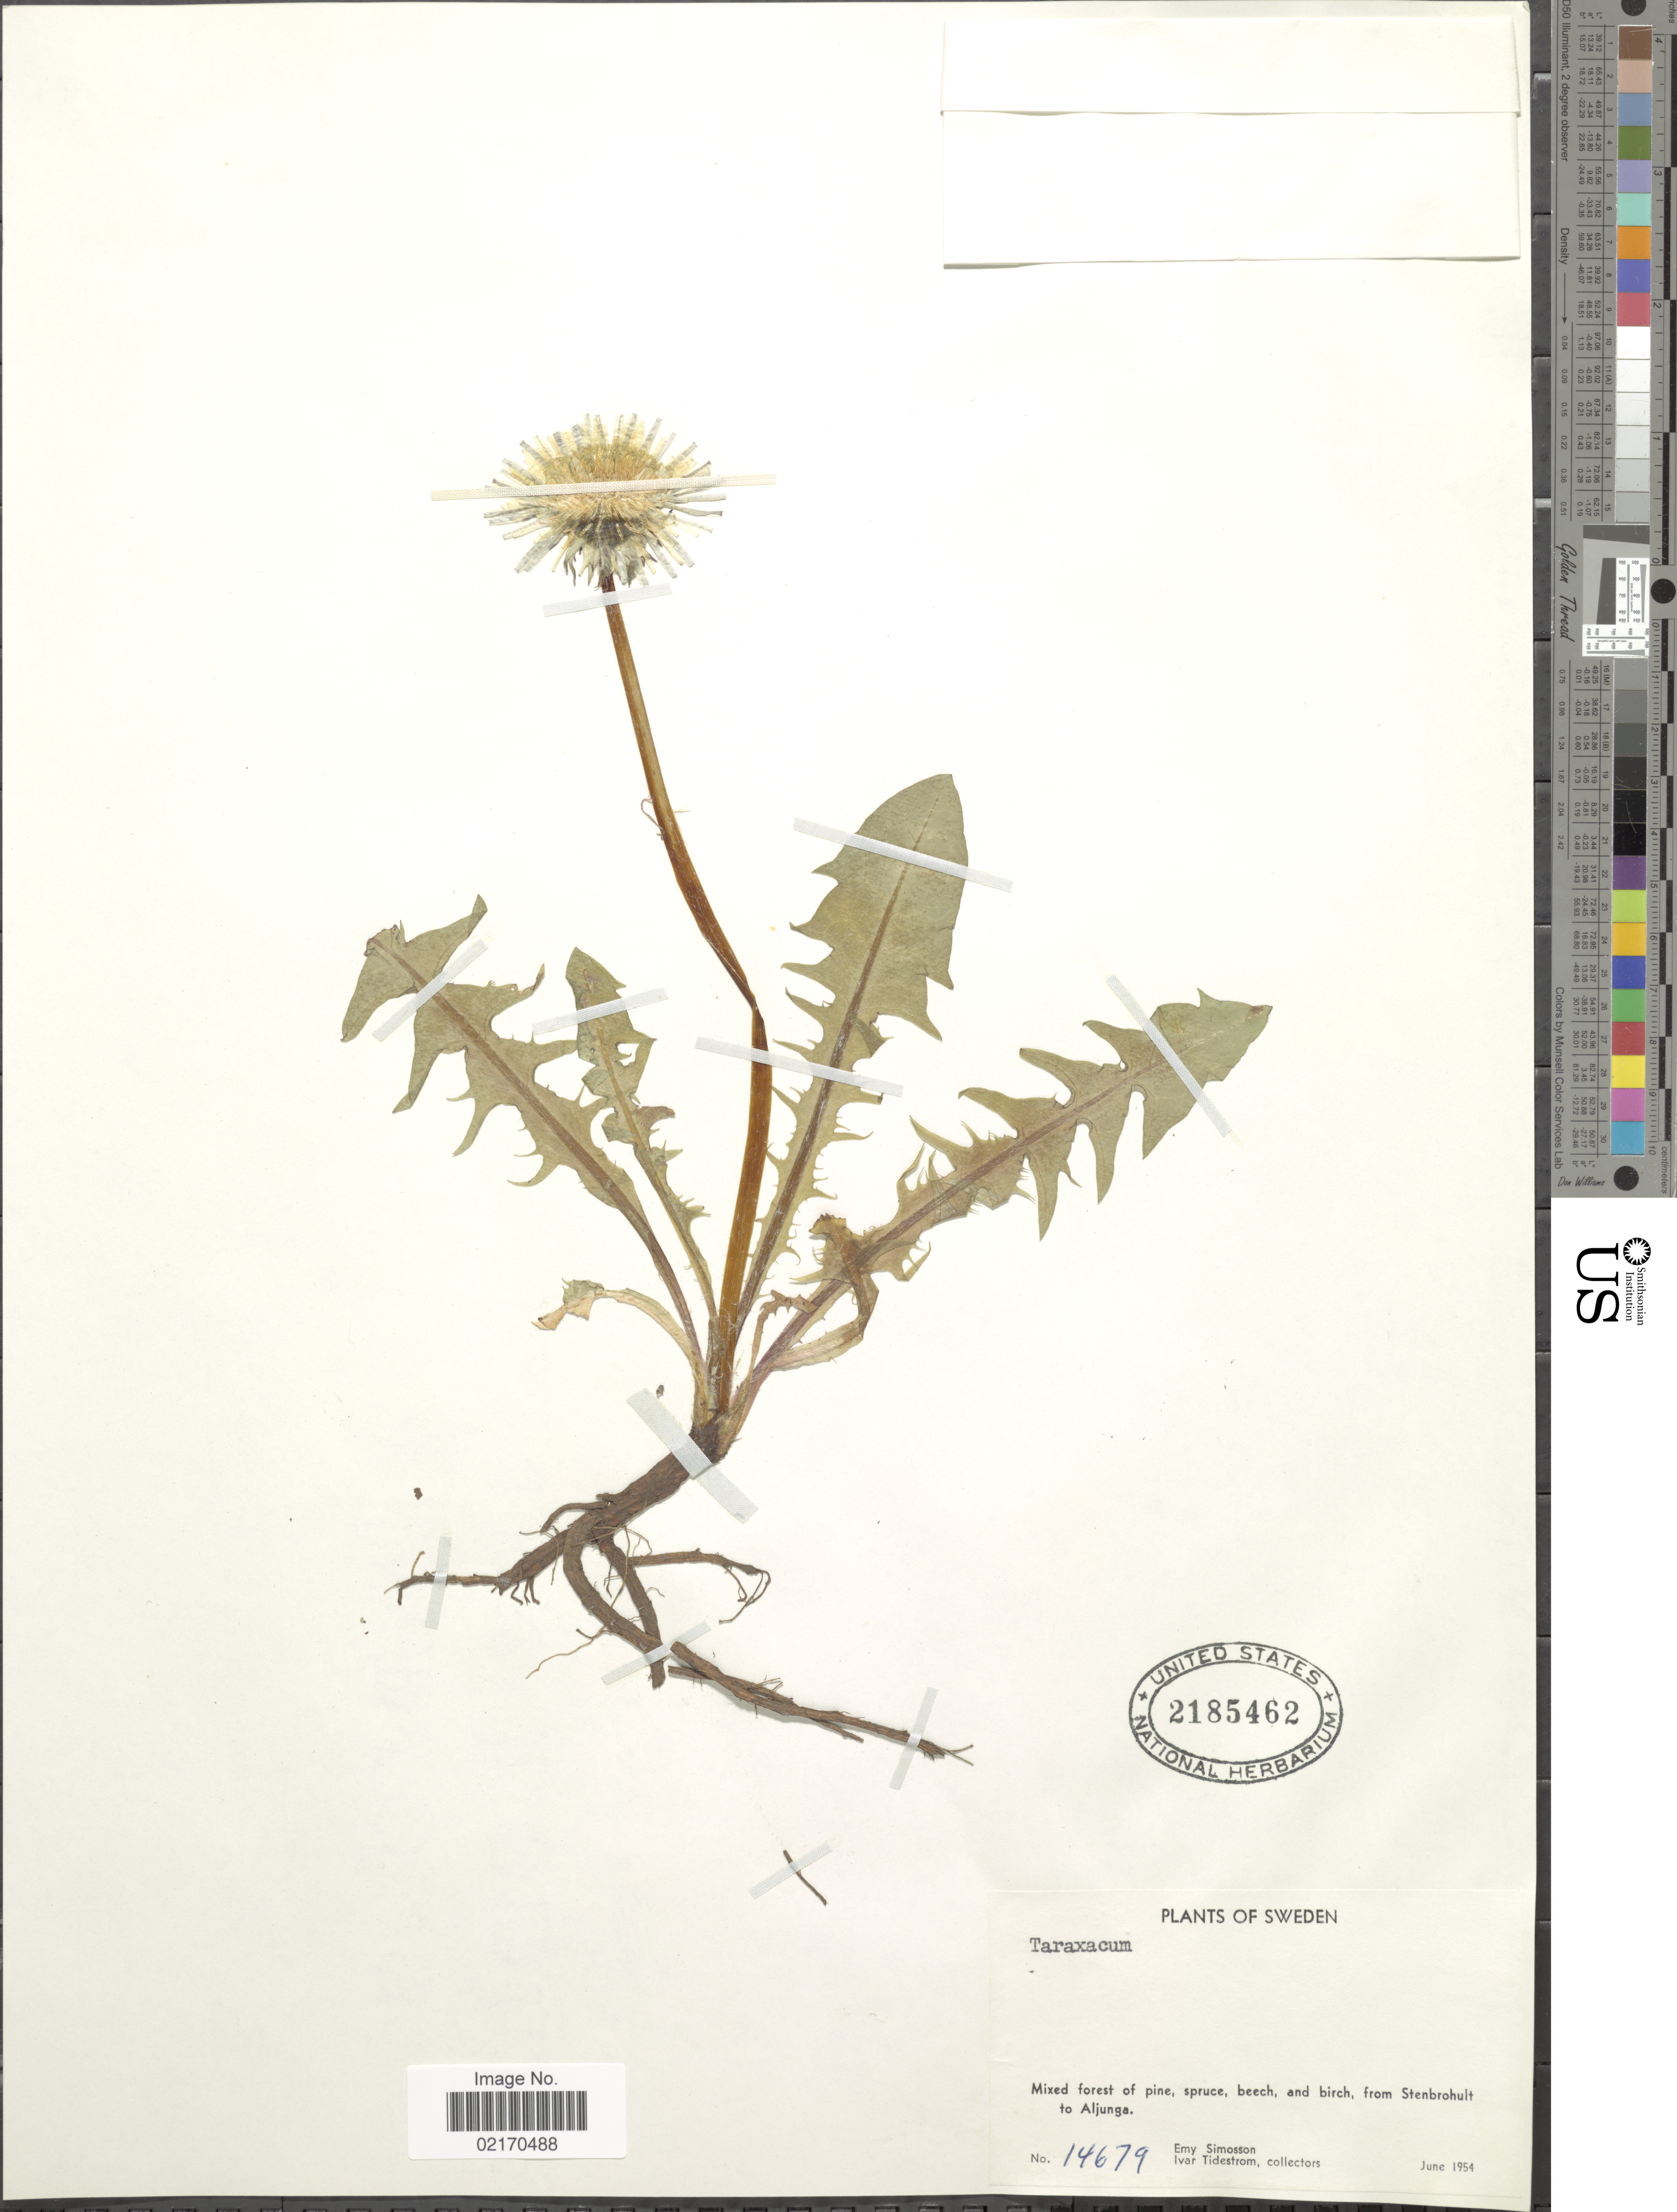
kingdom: Plantae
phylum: Tracheophyta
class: Magnoliopsida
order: Asterales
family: Asteraceae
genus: Taraxacum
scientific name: Taraxacum sp.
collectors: E. Simosson & I. F. Tidestrom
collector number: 14679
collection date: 1954-06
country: Sweden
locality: Mixed forest of pine, spruce, beech, and birch, from Stenbrohult to Aljunga.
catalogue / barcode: US 2185462